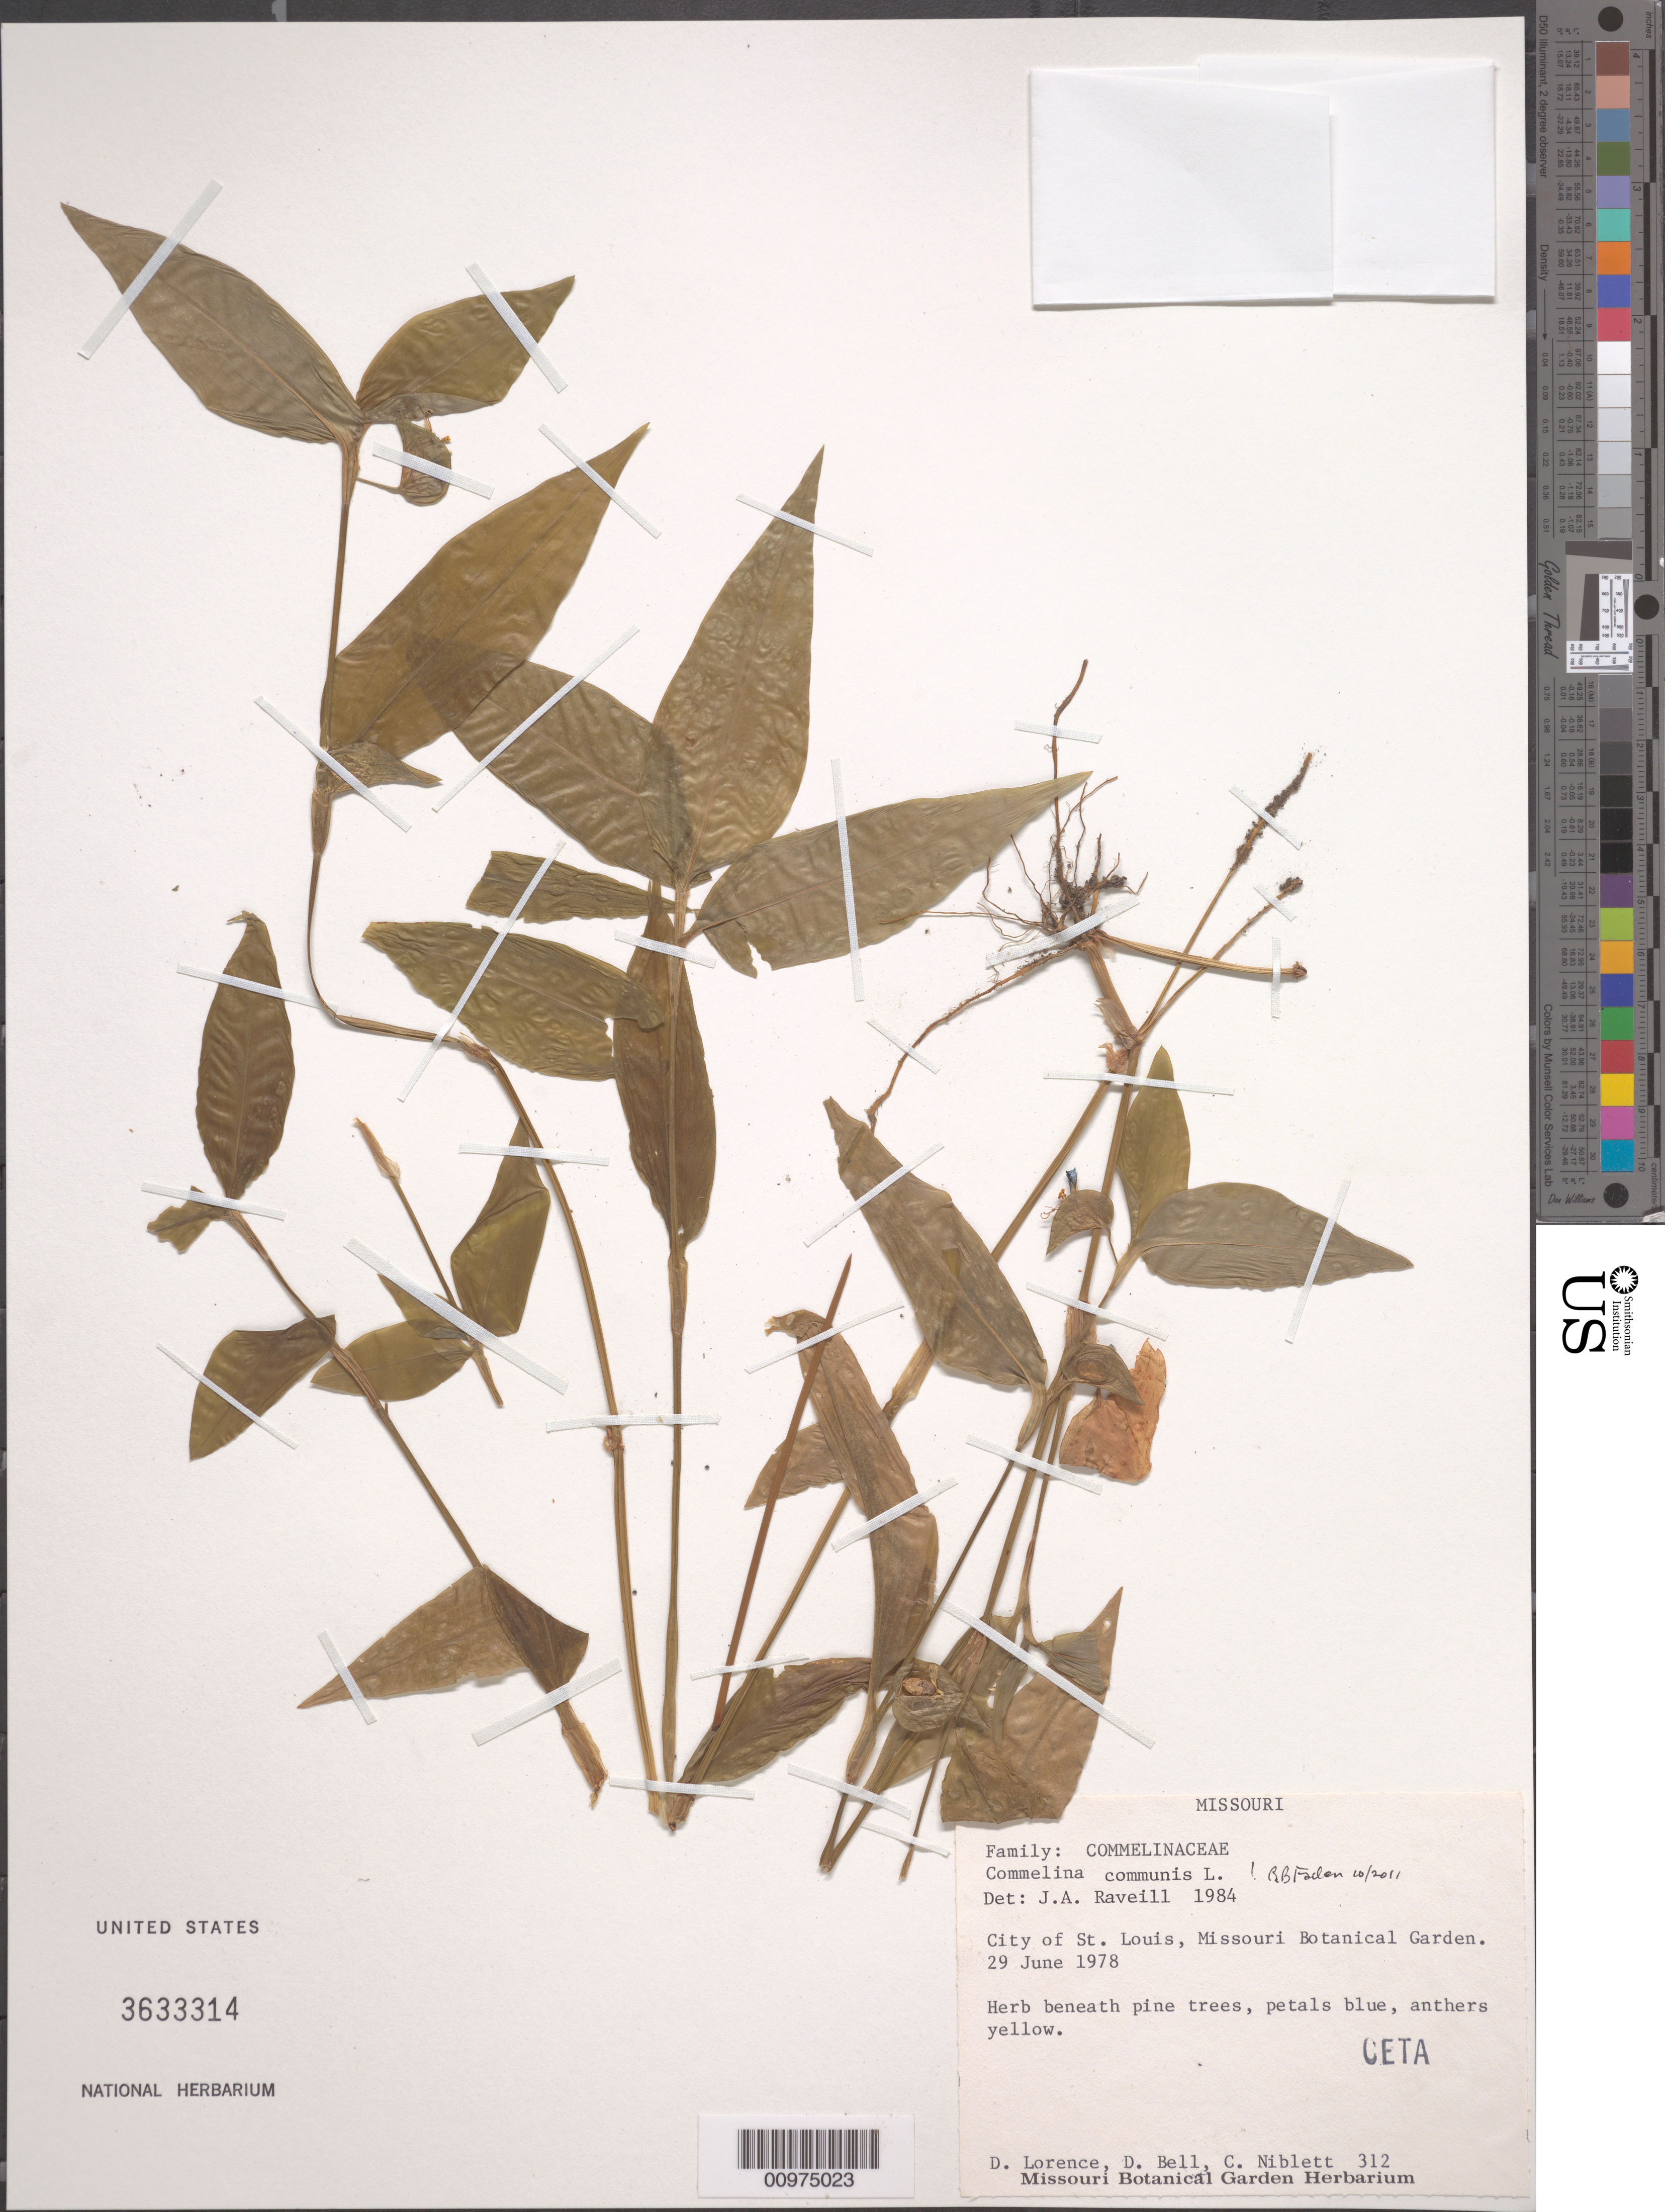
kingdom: Plantae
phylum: Tracheophyta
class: Liliopsida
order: Commelinales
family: Commelinaceae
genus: Commelina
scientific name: Commelina communis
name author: L.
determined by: Faden, Robert B., (US), Smithsonian Institution - National Museum of Natural History (UNITED STATES)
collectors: D. Lorence, D. A. Bell & C. Niblett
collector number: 312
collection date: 1978-06-29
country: United States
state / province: Missouri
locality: City of St. Louis, Missouri Botanical Garden.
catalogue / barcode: US 3633314